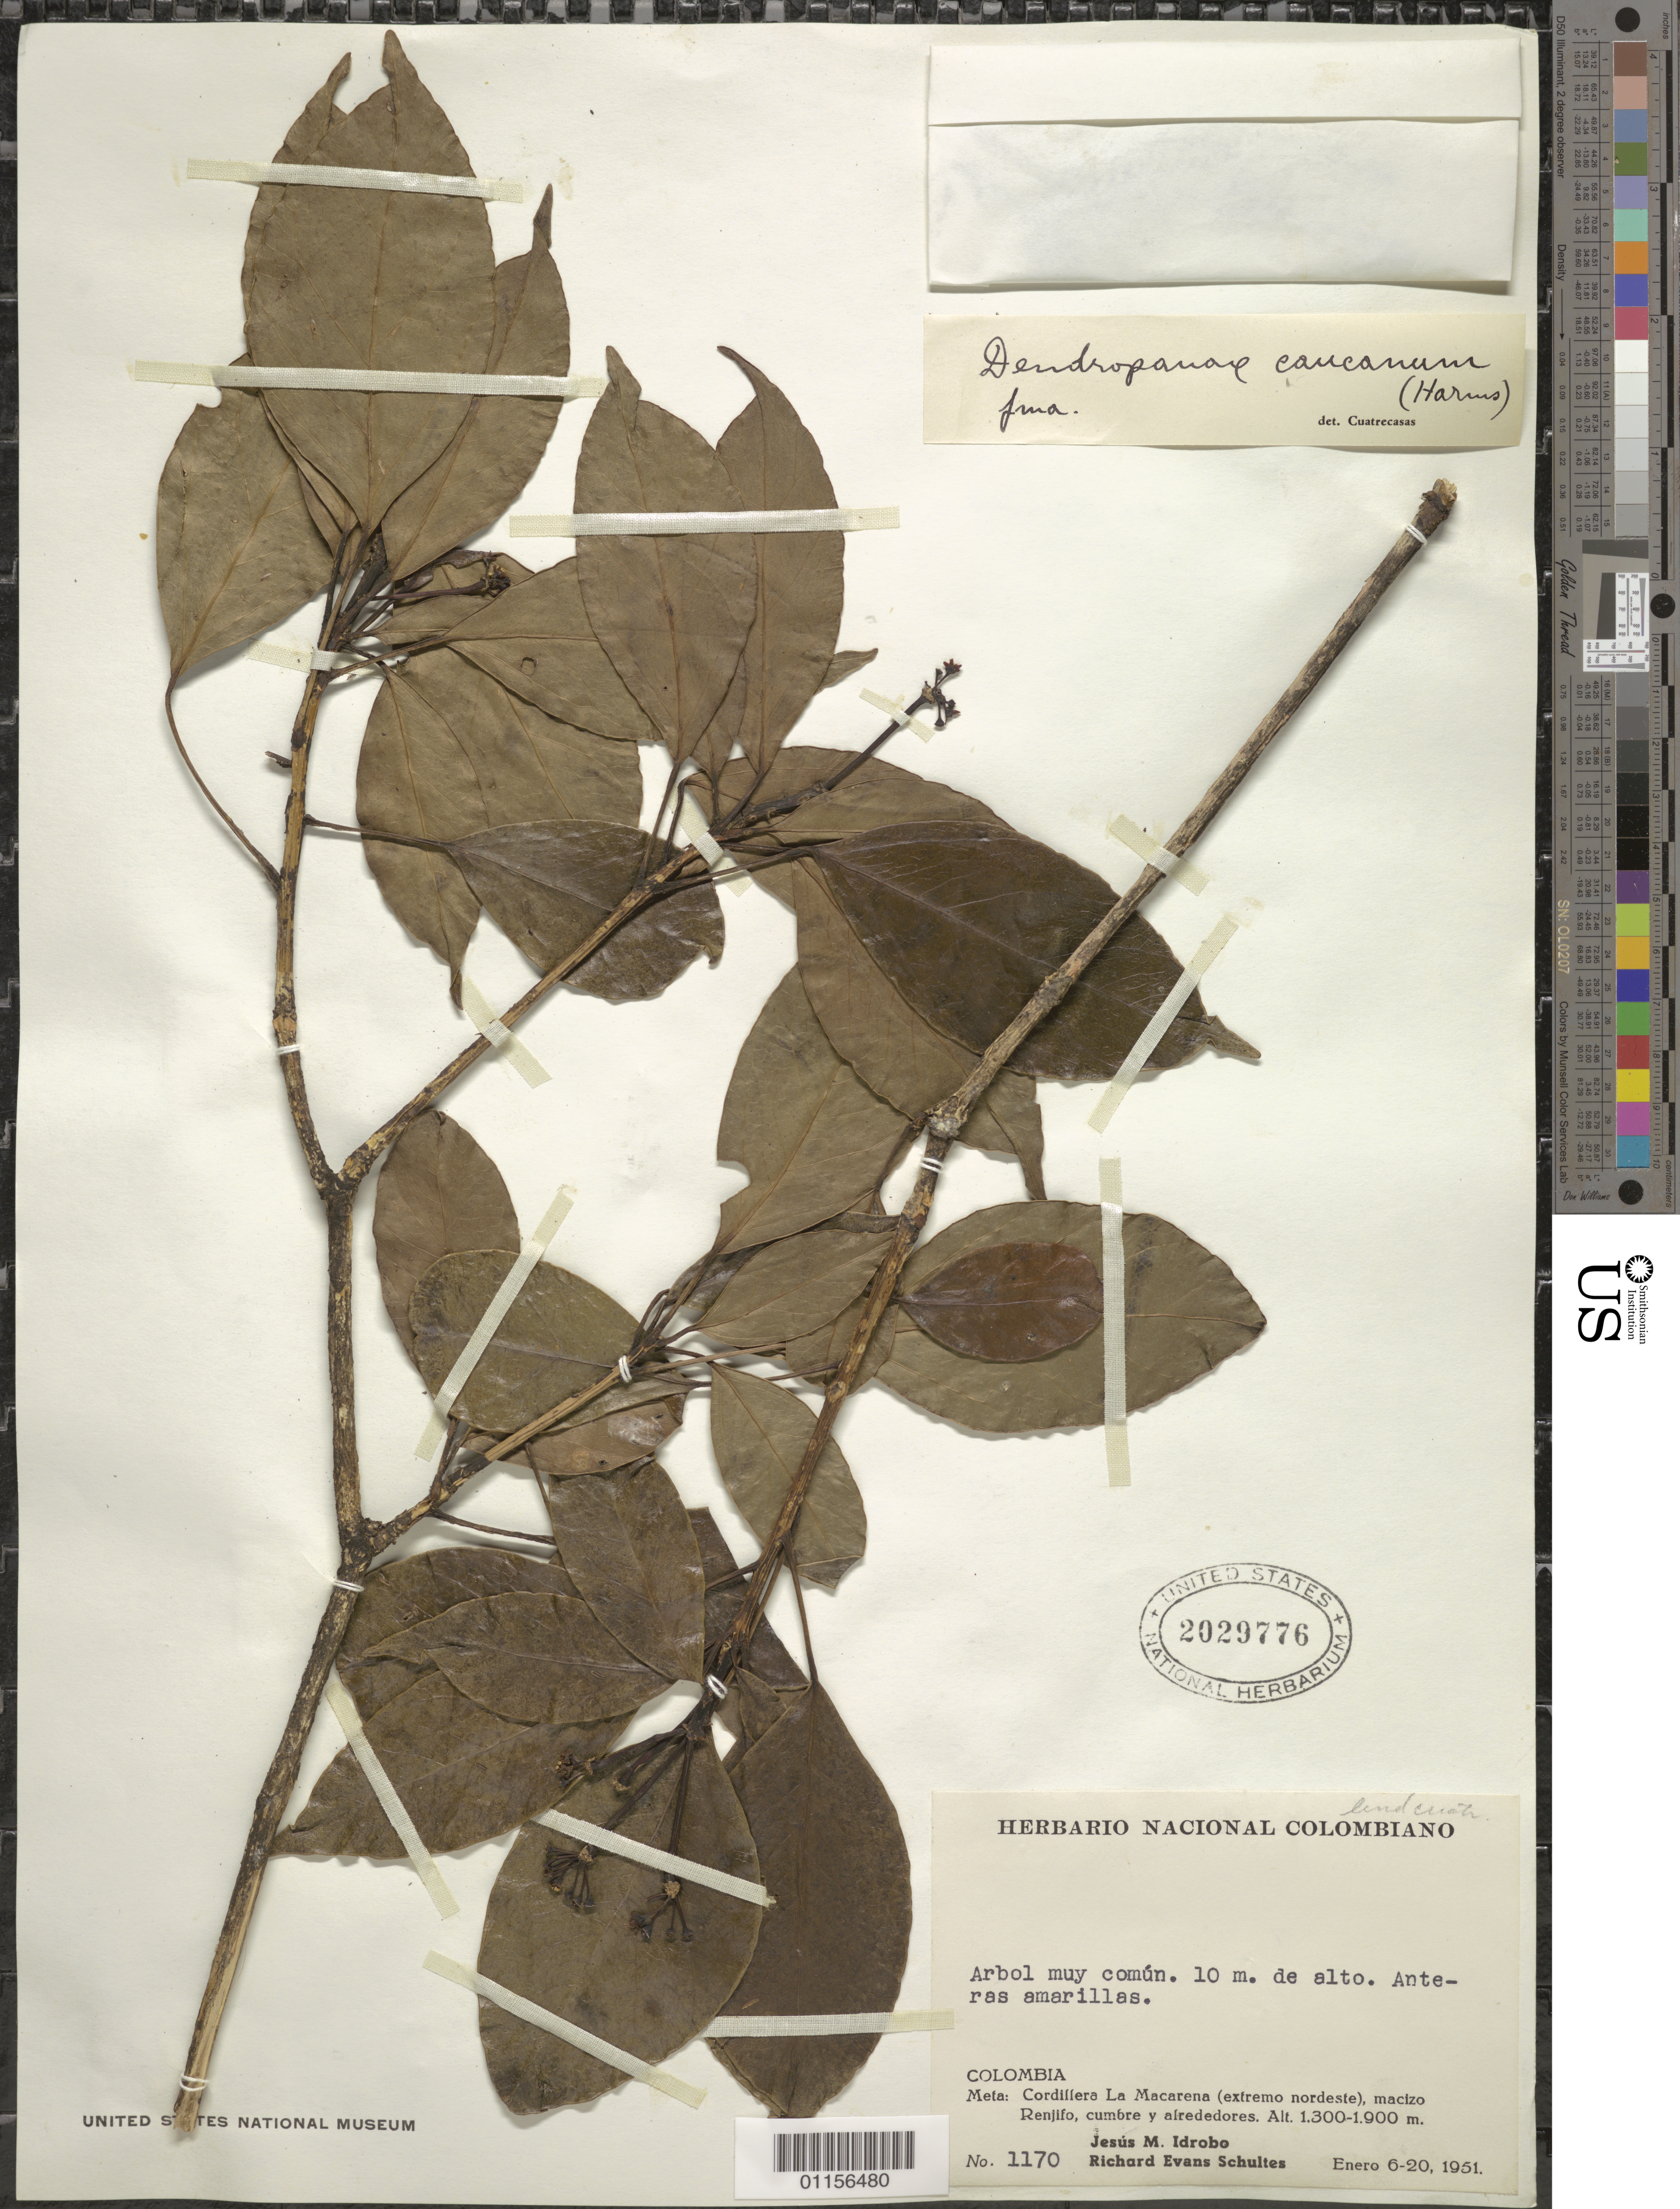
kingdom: Plantae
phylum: Tracheophyta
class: Magnoliopsida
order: Apiales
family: Araliaceae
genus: Dendropanax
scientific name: Dendropanax caucanus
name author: (Harms) Harms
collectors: J. M. Idrobo & R. E. Schultes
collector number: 1170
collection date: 1951-01-06/1951-01-20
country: Colombia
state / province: Meta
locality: Cordillera La Macarena (extremo nordeste), macizo Renjifo, cumbre y airededores.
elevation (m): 1300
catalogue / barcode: US 2029776